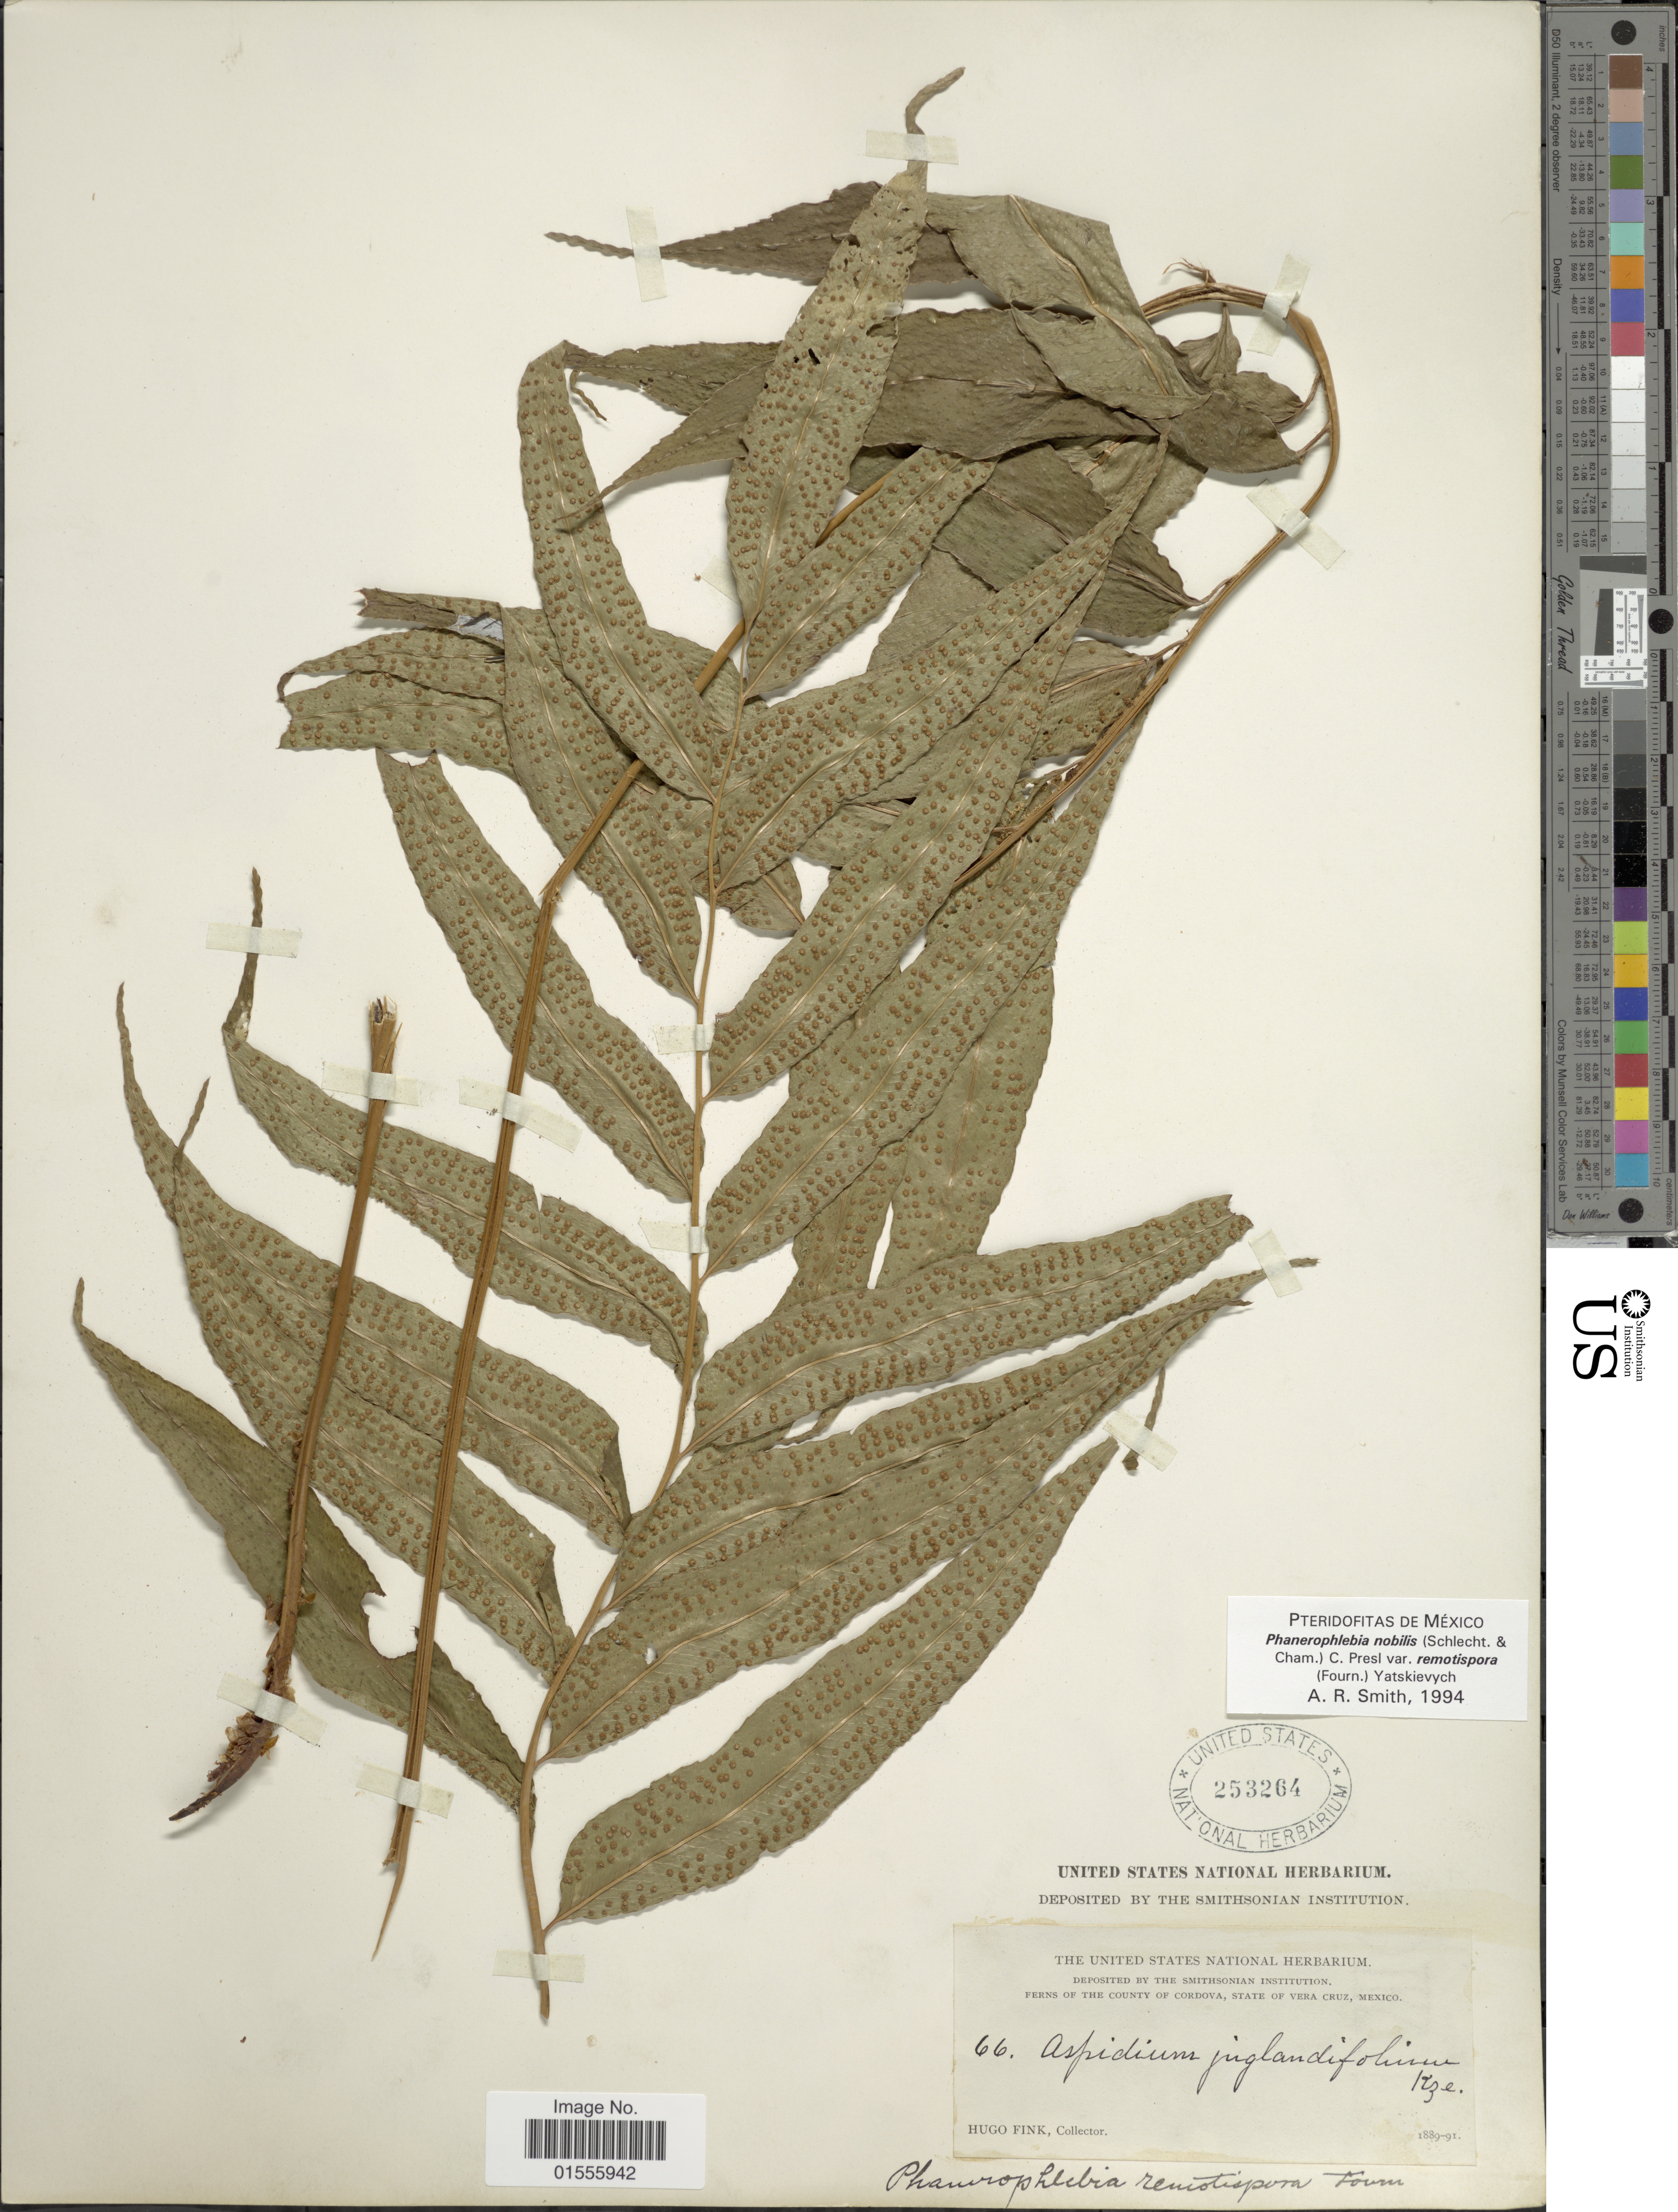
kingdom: Plantae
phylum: Tracheophyta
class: Polypodiopsida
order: Polypodiales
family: Dryopteridaceae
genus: Phanerophlebia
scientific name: Phanerophlebia remotispora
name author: E. Fourn.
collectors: H. Fink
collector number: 66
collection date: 1889/1891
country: Mexico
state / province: Veracruz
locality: The County of Cordova, state of Vera Cruz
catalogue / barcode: US 253264